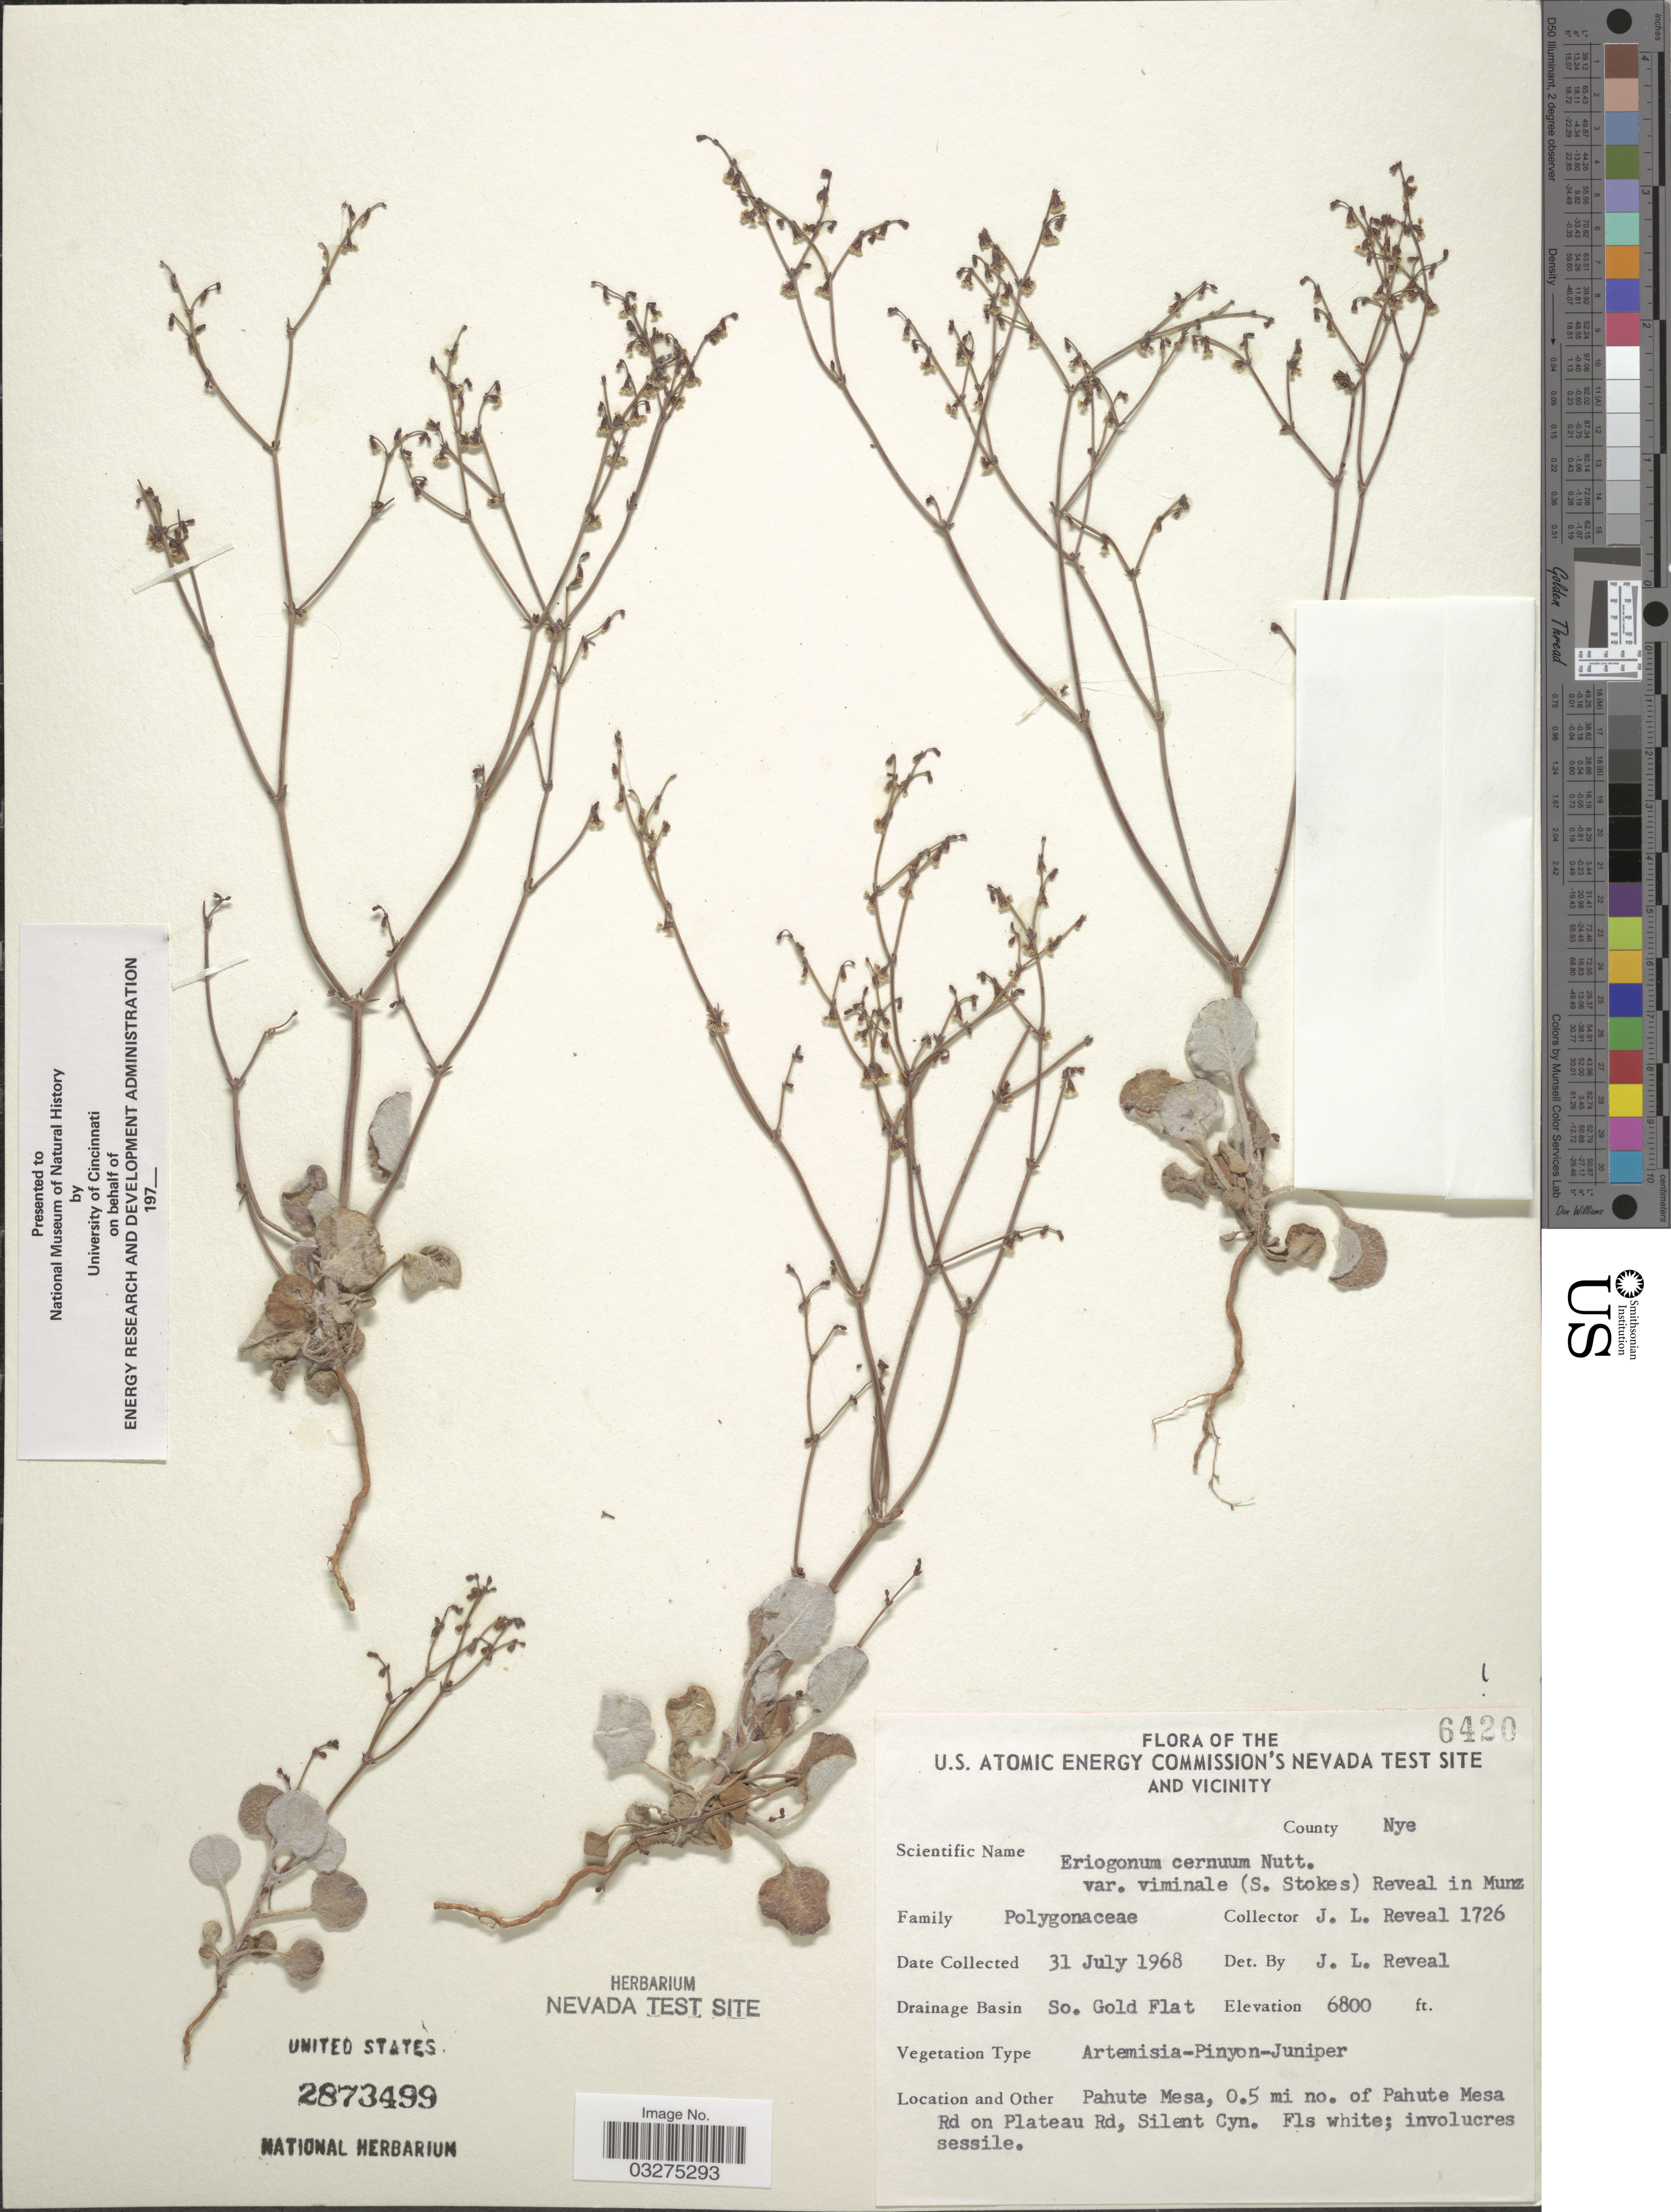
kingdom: Plantae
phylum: Tracheophyta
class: Magnoliopsida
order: Caryophyllales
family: Polygonaceae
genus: Eriogonum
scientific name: Eriogonum cernuum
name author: Nutt.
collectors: J. L. Reveal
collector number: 1726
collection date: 1968-07-31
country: United States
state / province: Nevada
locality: U.S. Atomic Energy Commission's Nevada Test Site and Vicinity. County Nye. Drainage Basin So. Gold Flat. Pahute Mesa, 0.5 mi no. of Pahute Mesa Rd on Plateau Rd, Silent Cyn.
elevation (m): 2073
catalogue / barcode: US 2873499